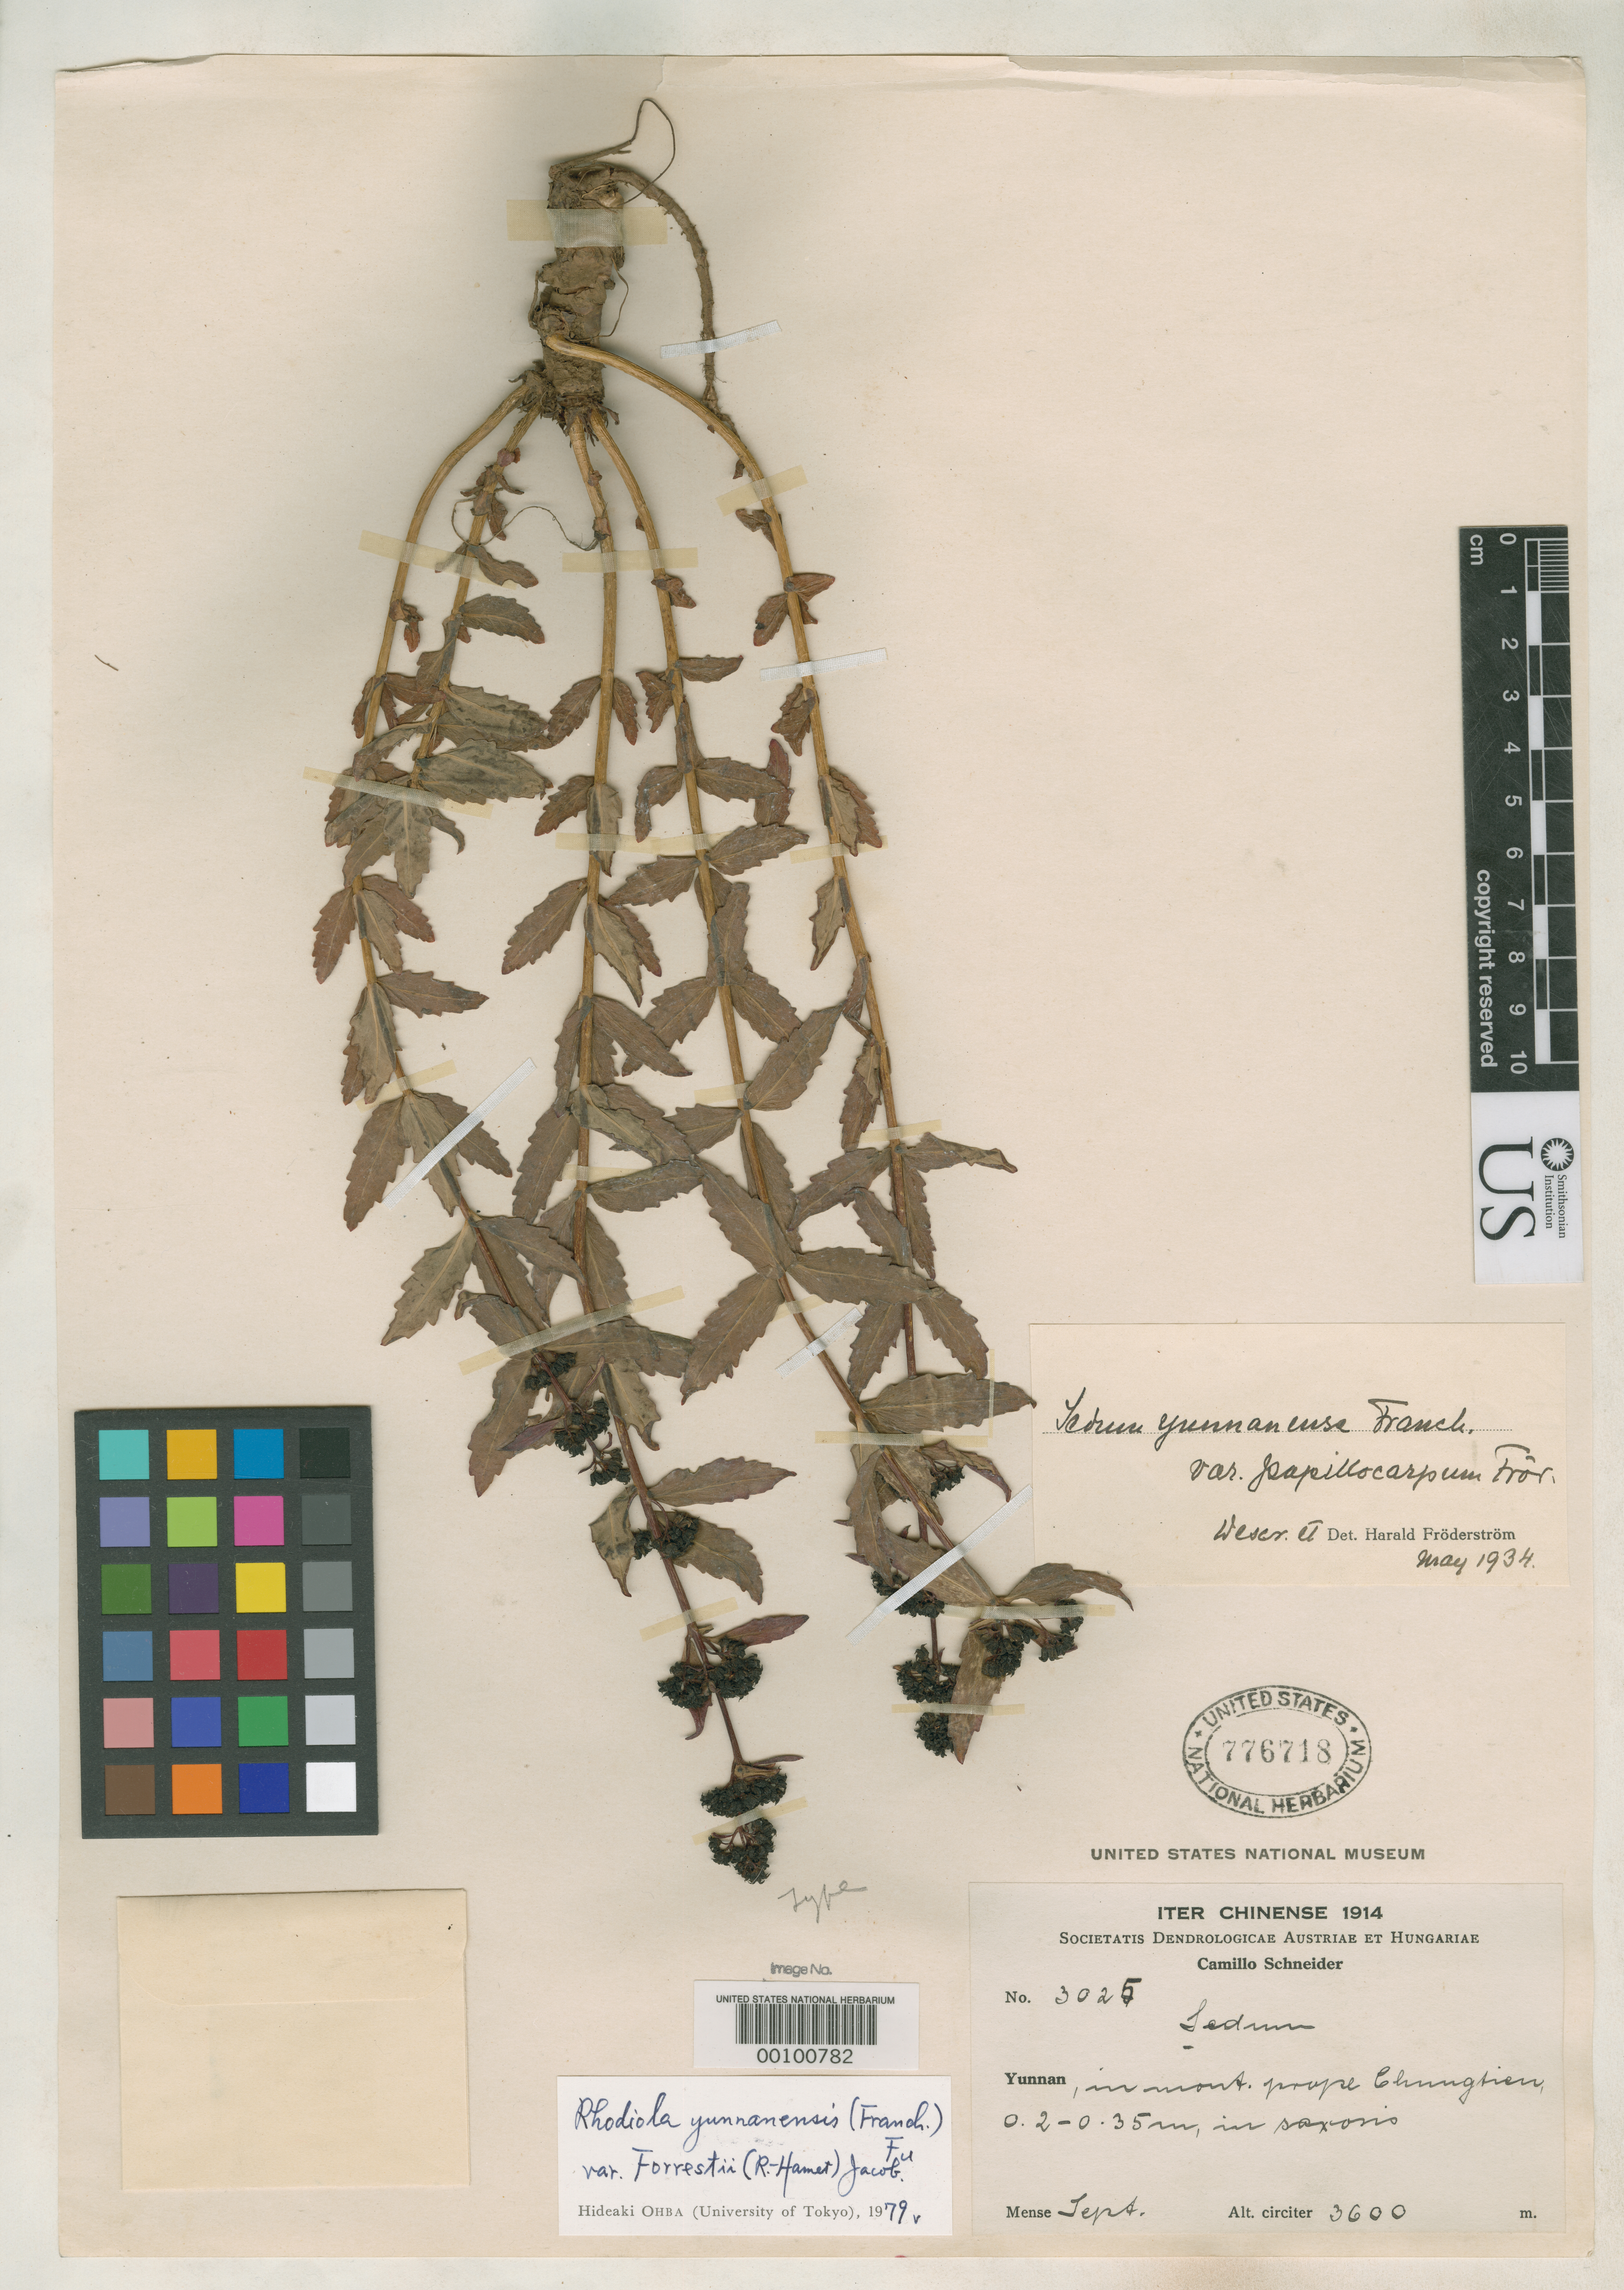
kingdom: Plantae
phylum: Tracheophyta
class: Magnoliopsida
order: Saxifragales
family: Crassulaceae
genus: Sedum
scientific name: Sedum yunnanense var. papillocarpum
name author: Fröd.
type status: Holotype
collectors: C. K. Schneider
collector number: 3025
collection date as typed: Sep 1934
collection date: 1934-09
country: China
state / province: Yunnan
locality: Near Chungtien.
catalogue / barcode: US 776718